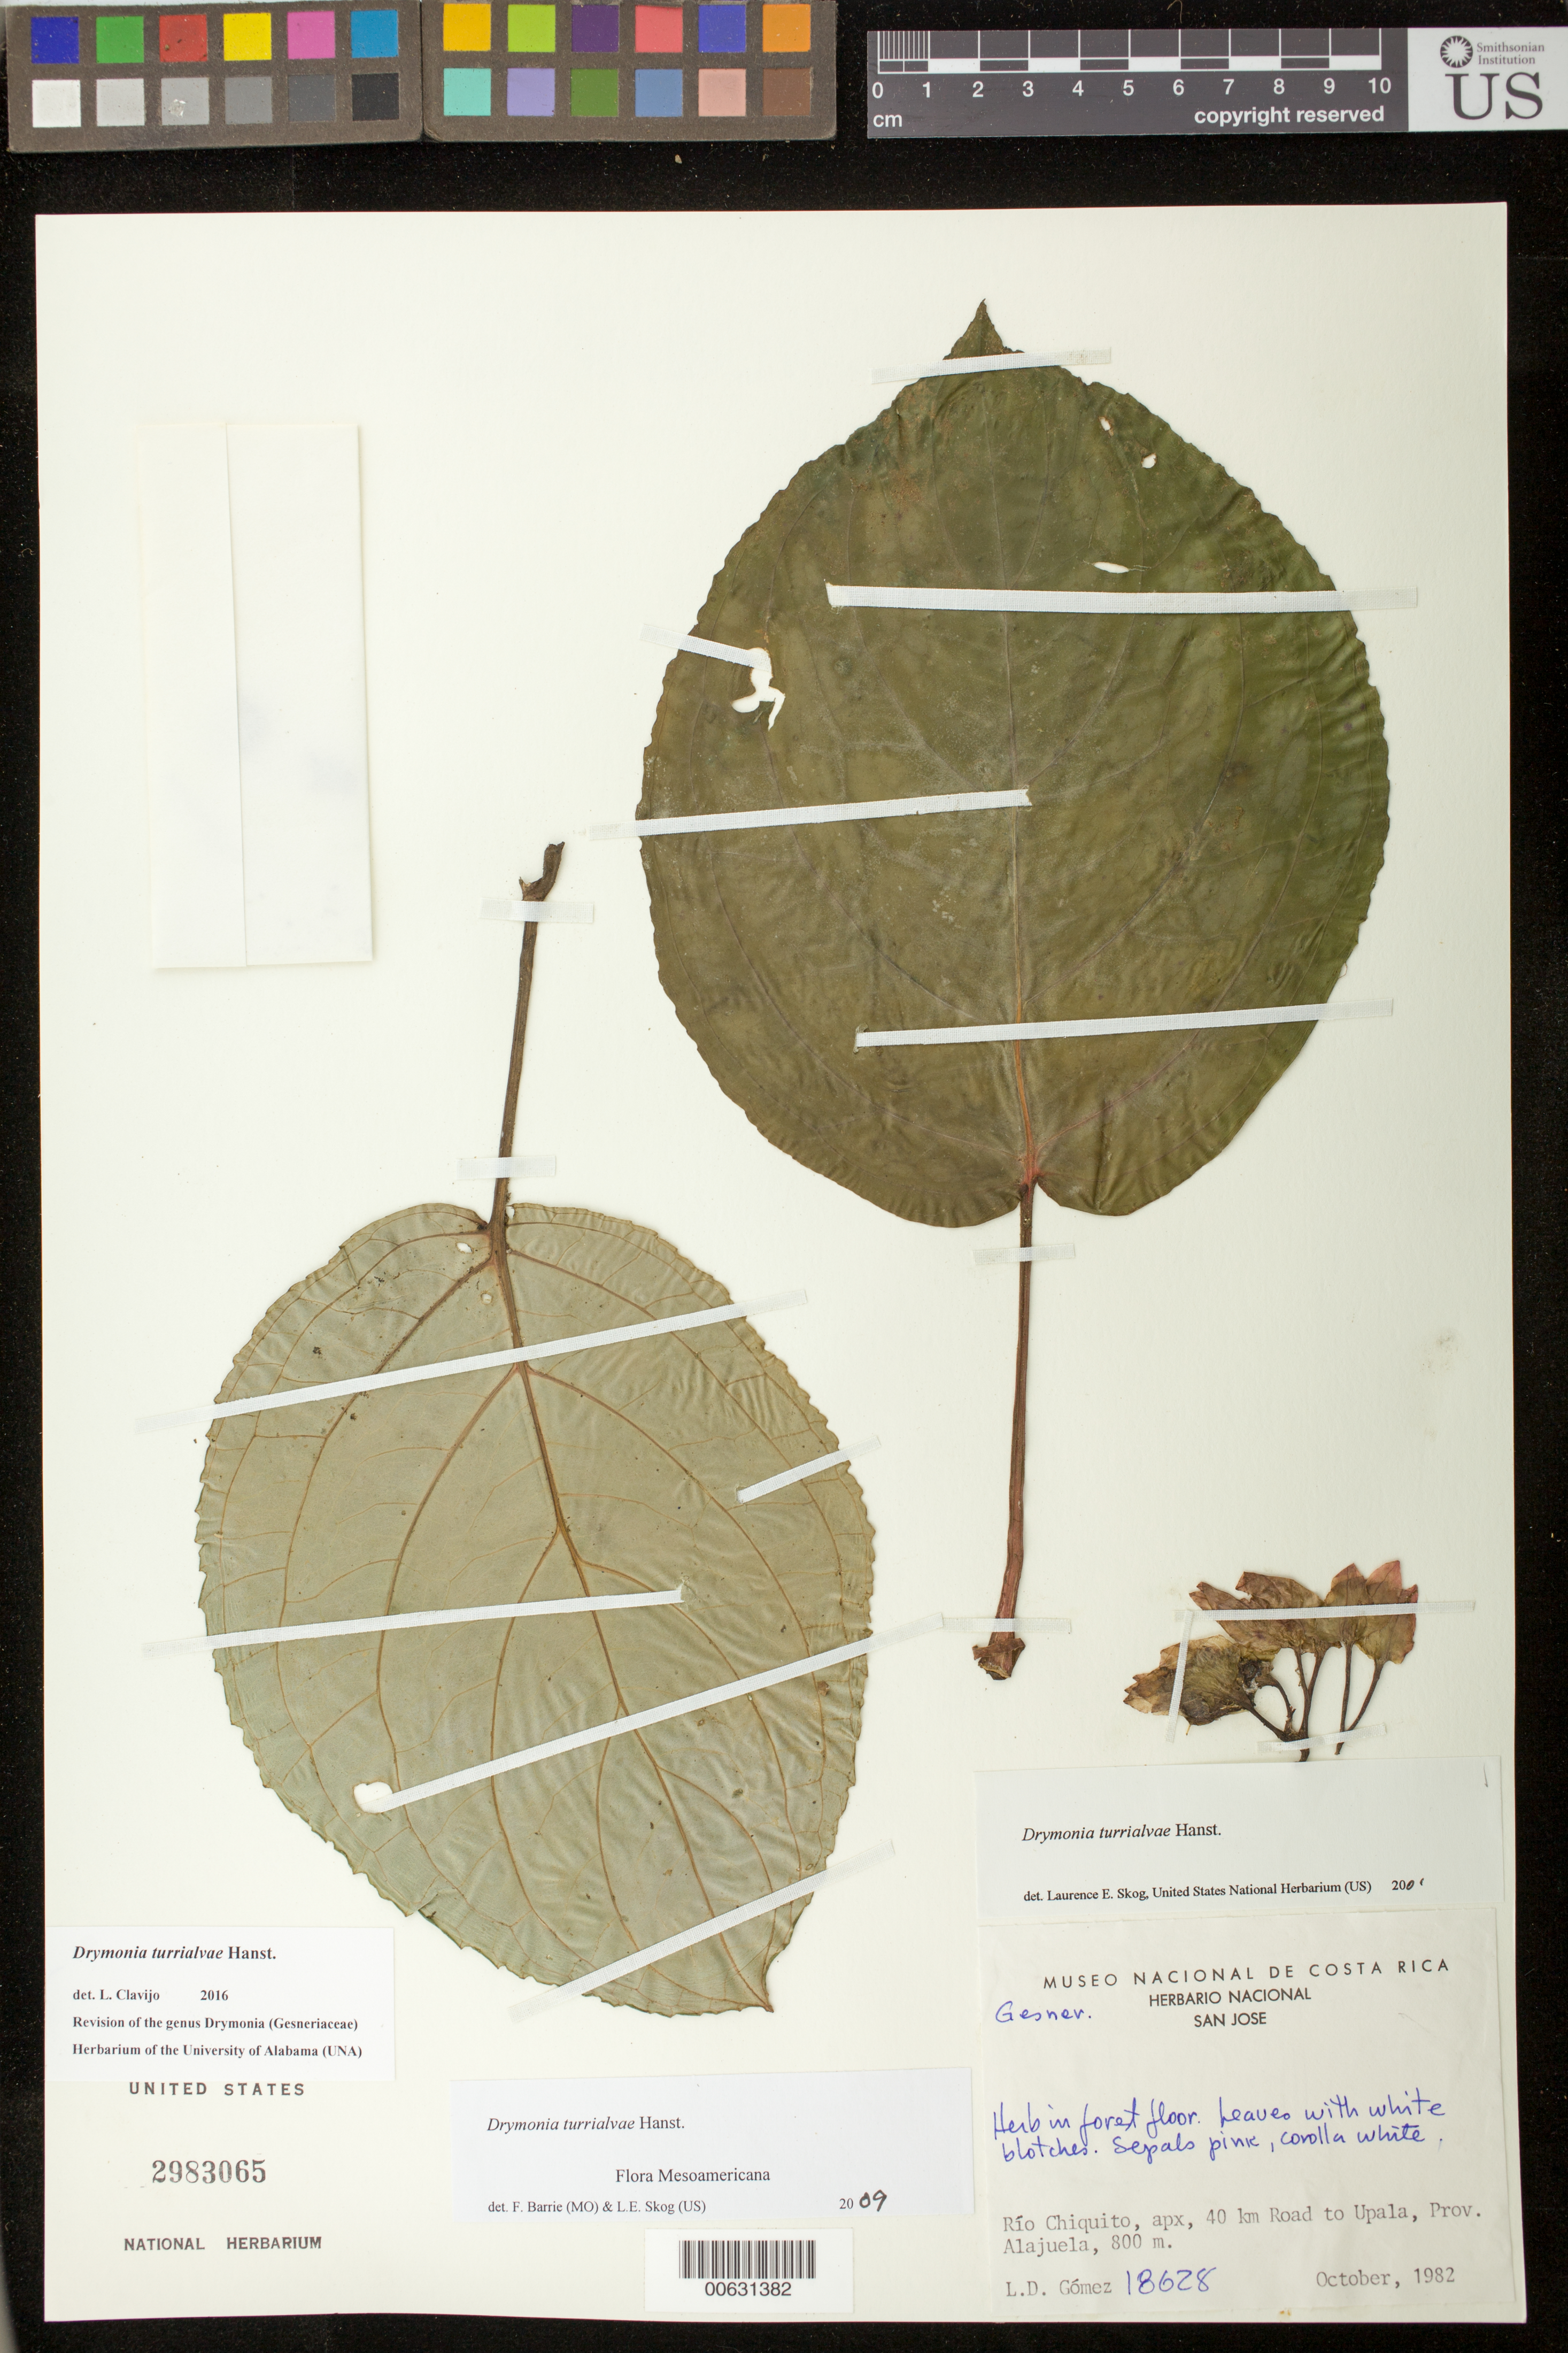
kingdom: Plantae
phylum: Tracheophyta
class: Magnoliopsida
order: Lamiales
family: Gesneriaceae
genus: Drymonia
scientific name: Drymonia turrialvae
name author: Hanst.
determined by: Skog, Laurence E.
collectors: L. D. Gómez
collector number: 18628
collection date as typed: Oct 1982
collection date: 1982-10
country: Costa Rica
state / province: Alajuela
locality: Río Chiquito, apx, 40 km Road to Upala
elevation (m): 800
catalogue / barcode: US 2983065